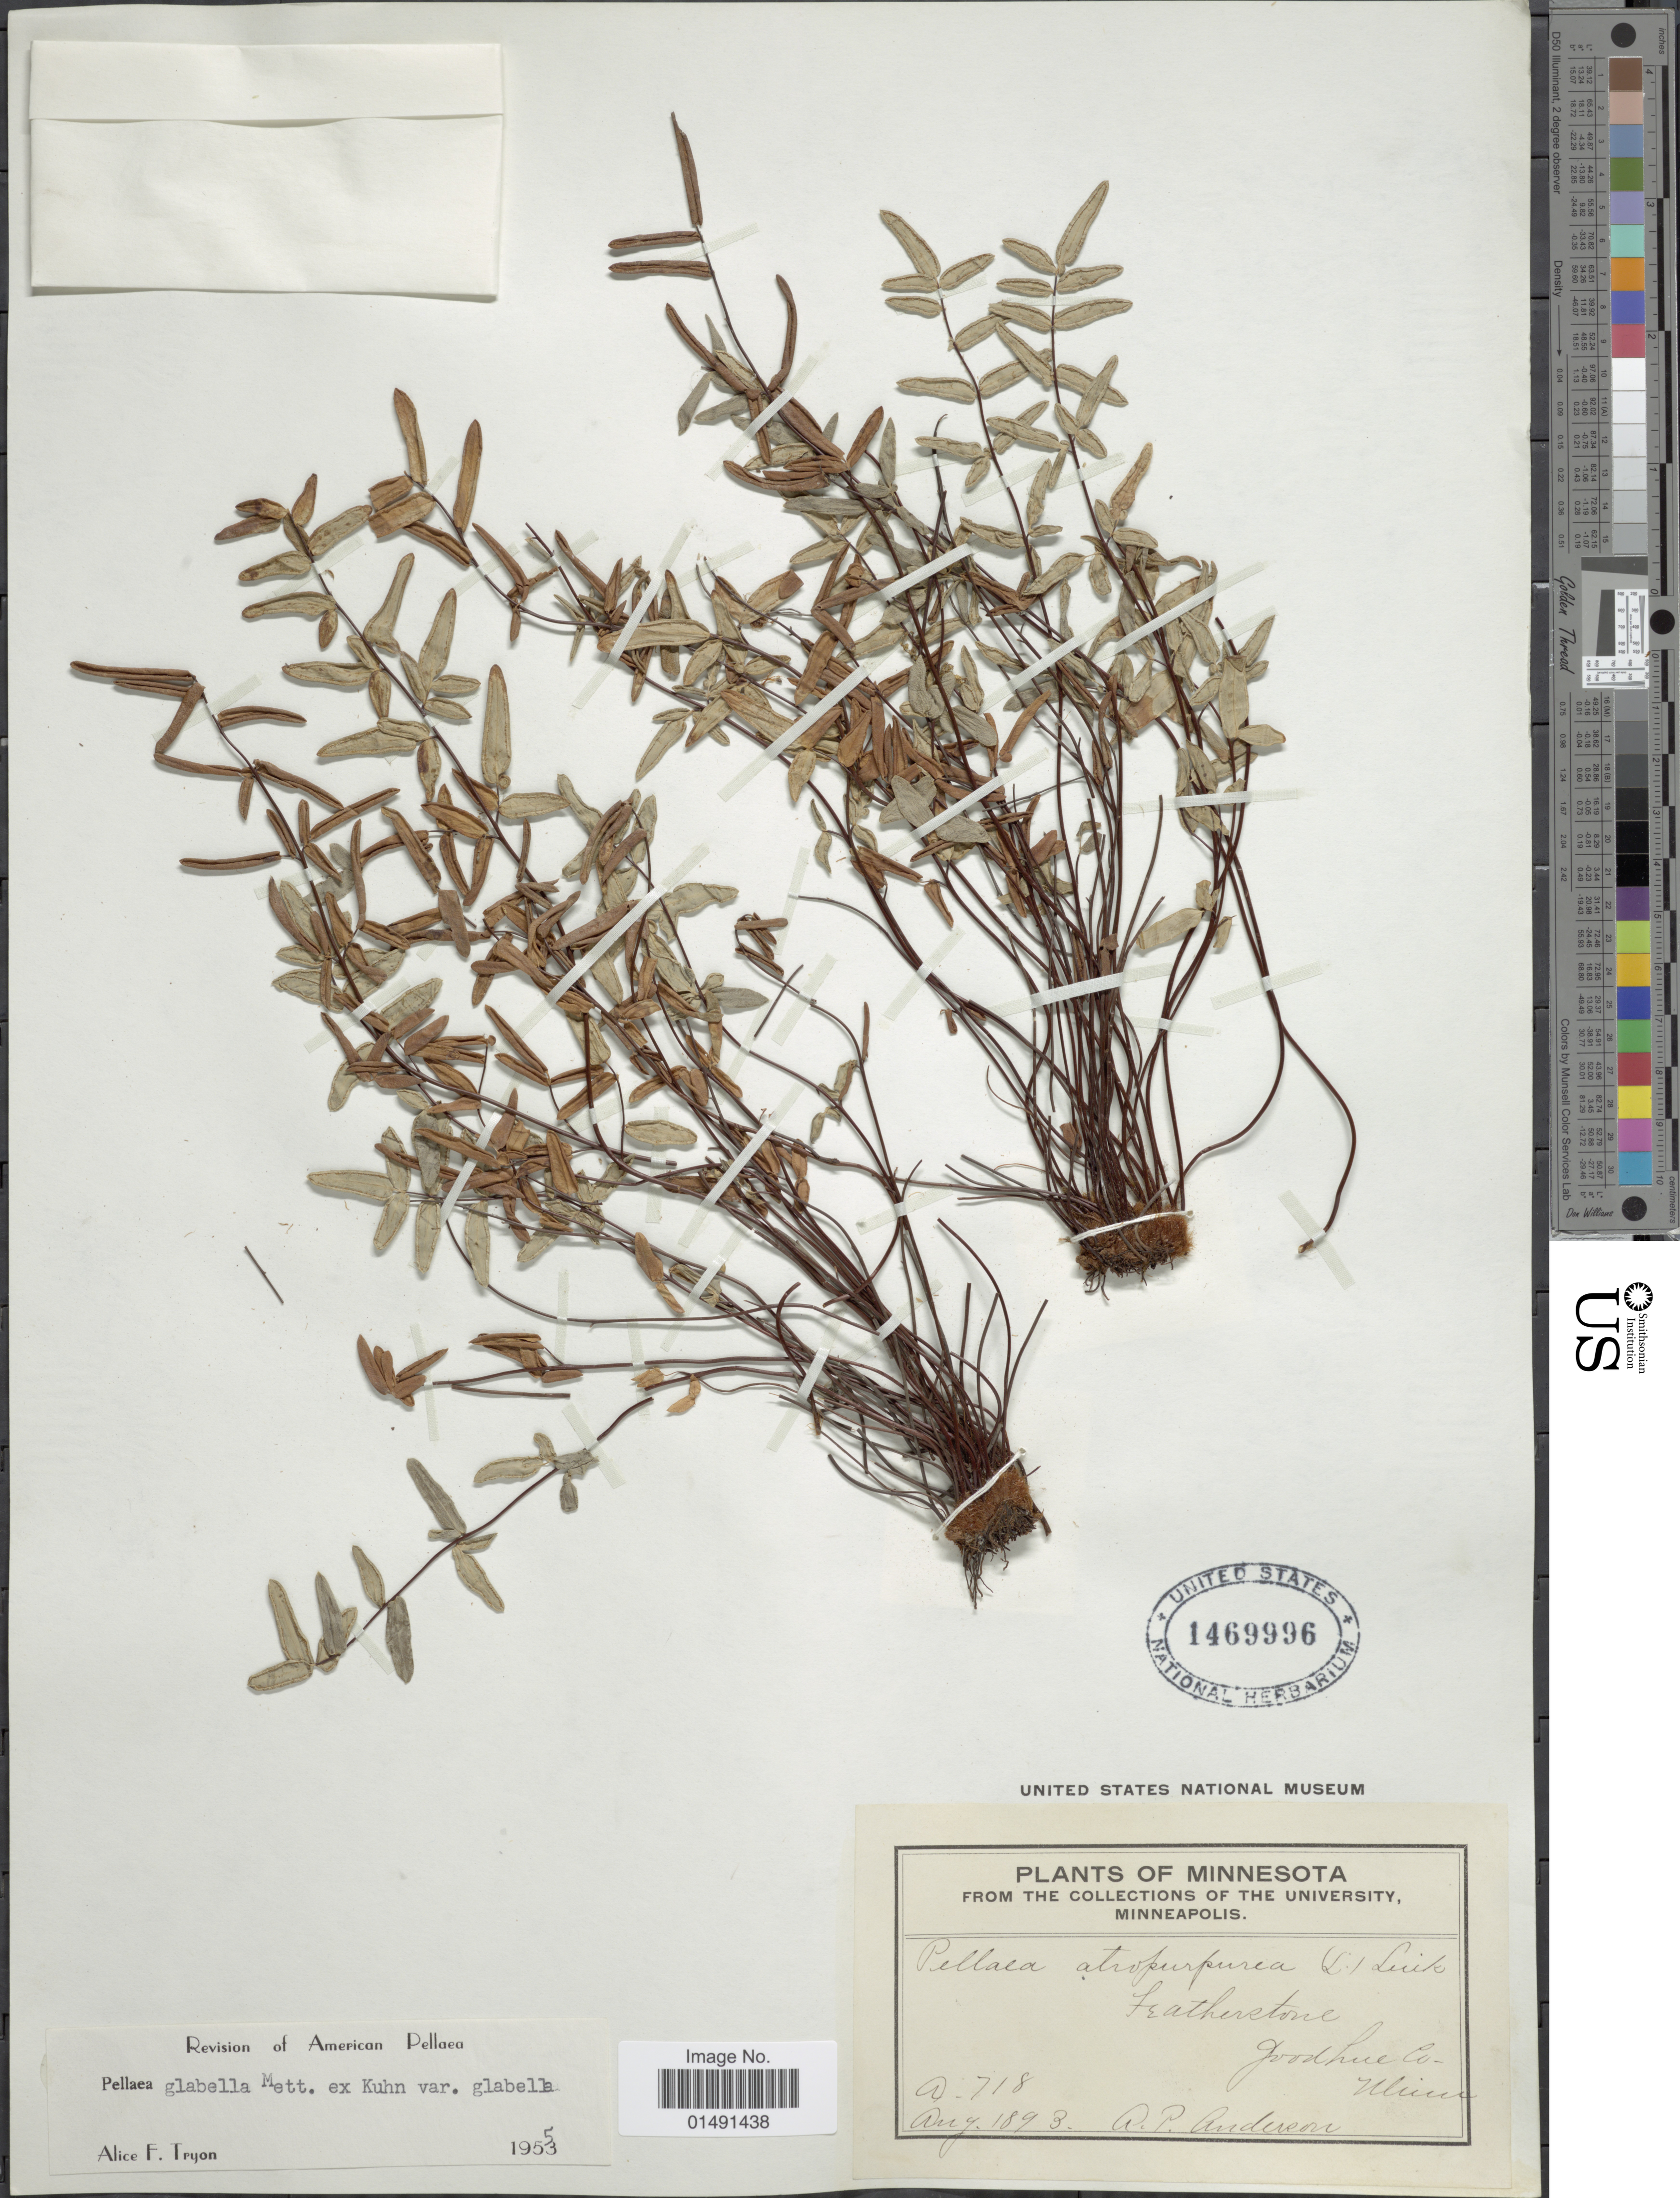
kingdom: Plantae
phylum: Tracheophyta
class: Polypodiopsida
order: Polypodiales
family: Pteridaceae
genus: Pellaea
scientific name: Pellaea glabella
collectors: A. P. Anderson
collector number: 718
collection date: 1893-08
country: United States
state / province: Minnesota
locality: Featherstone Goodhue Co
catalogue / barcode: US 1469996